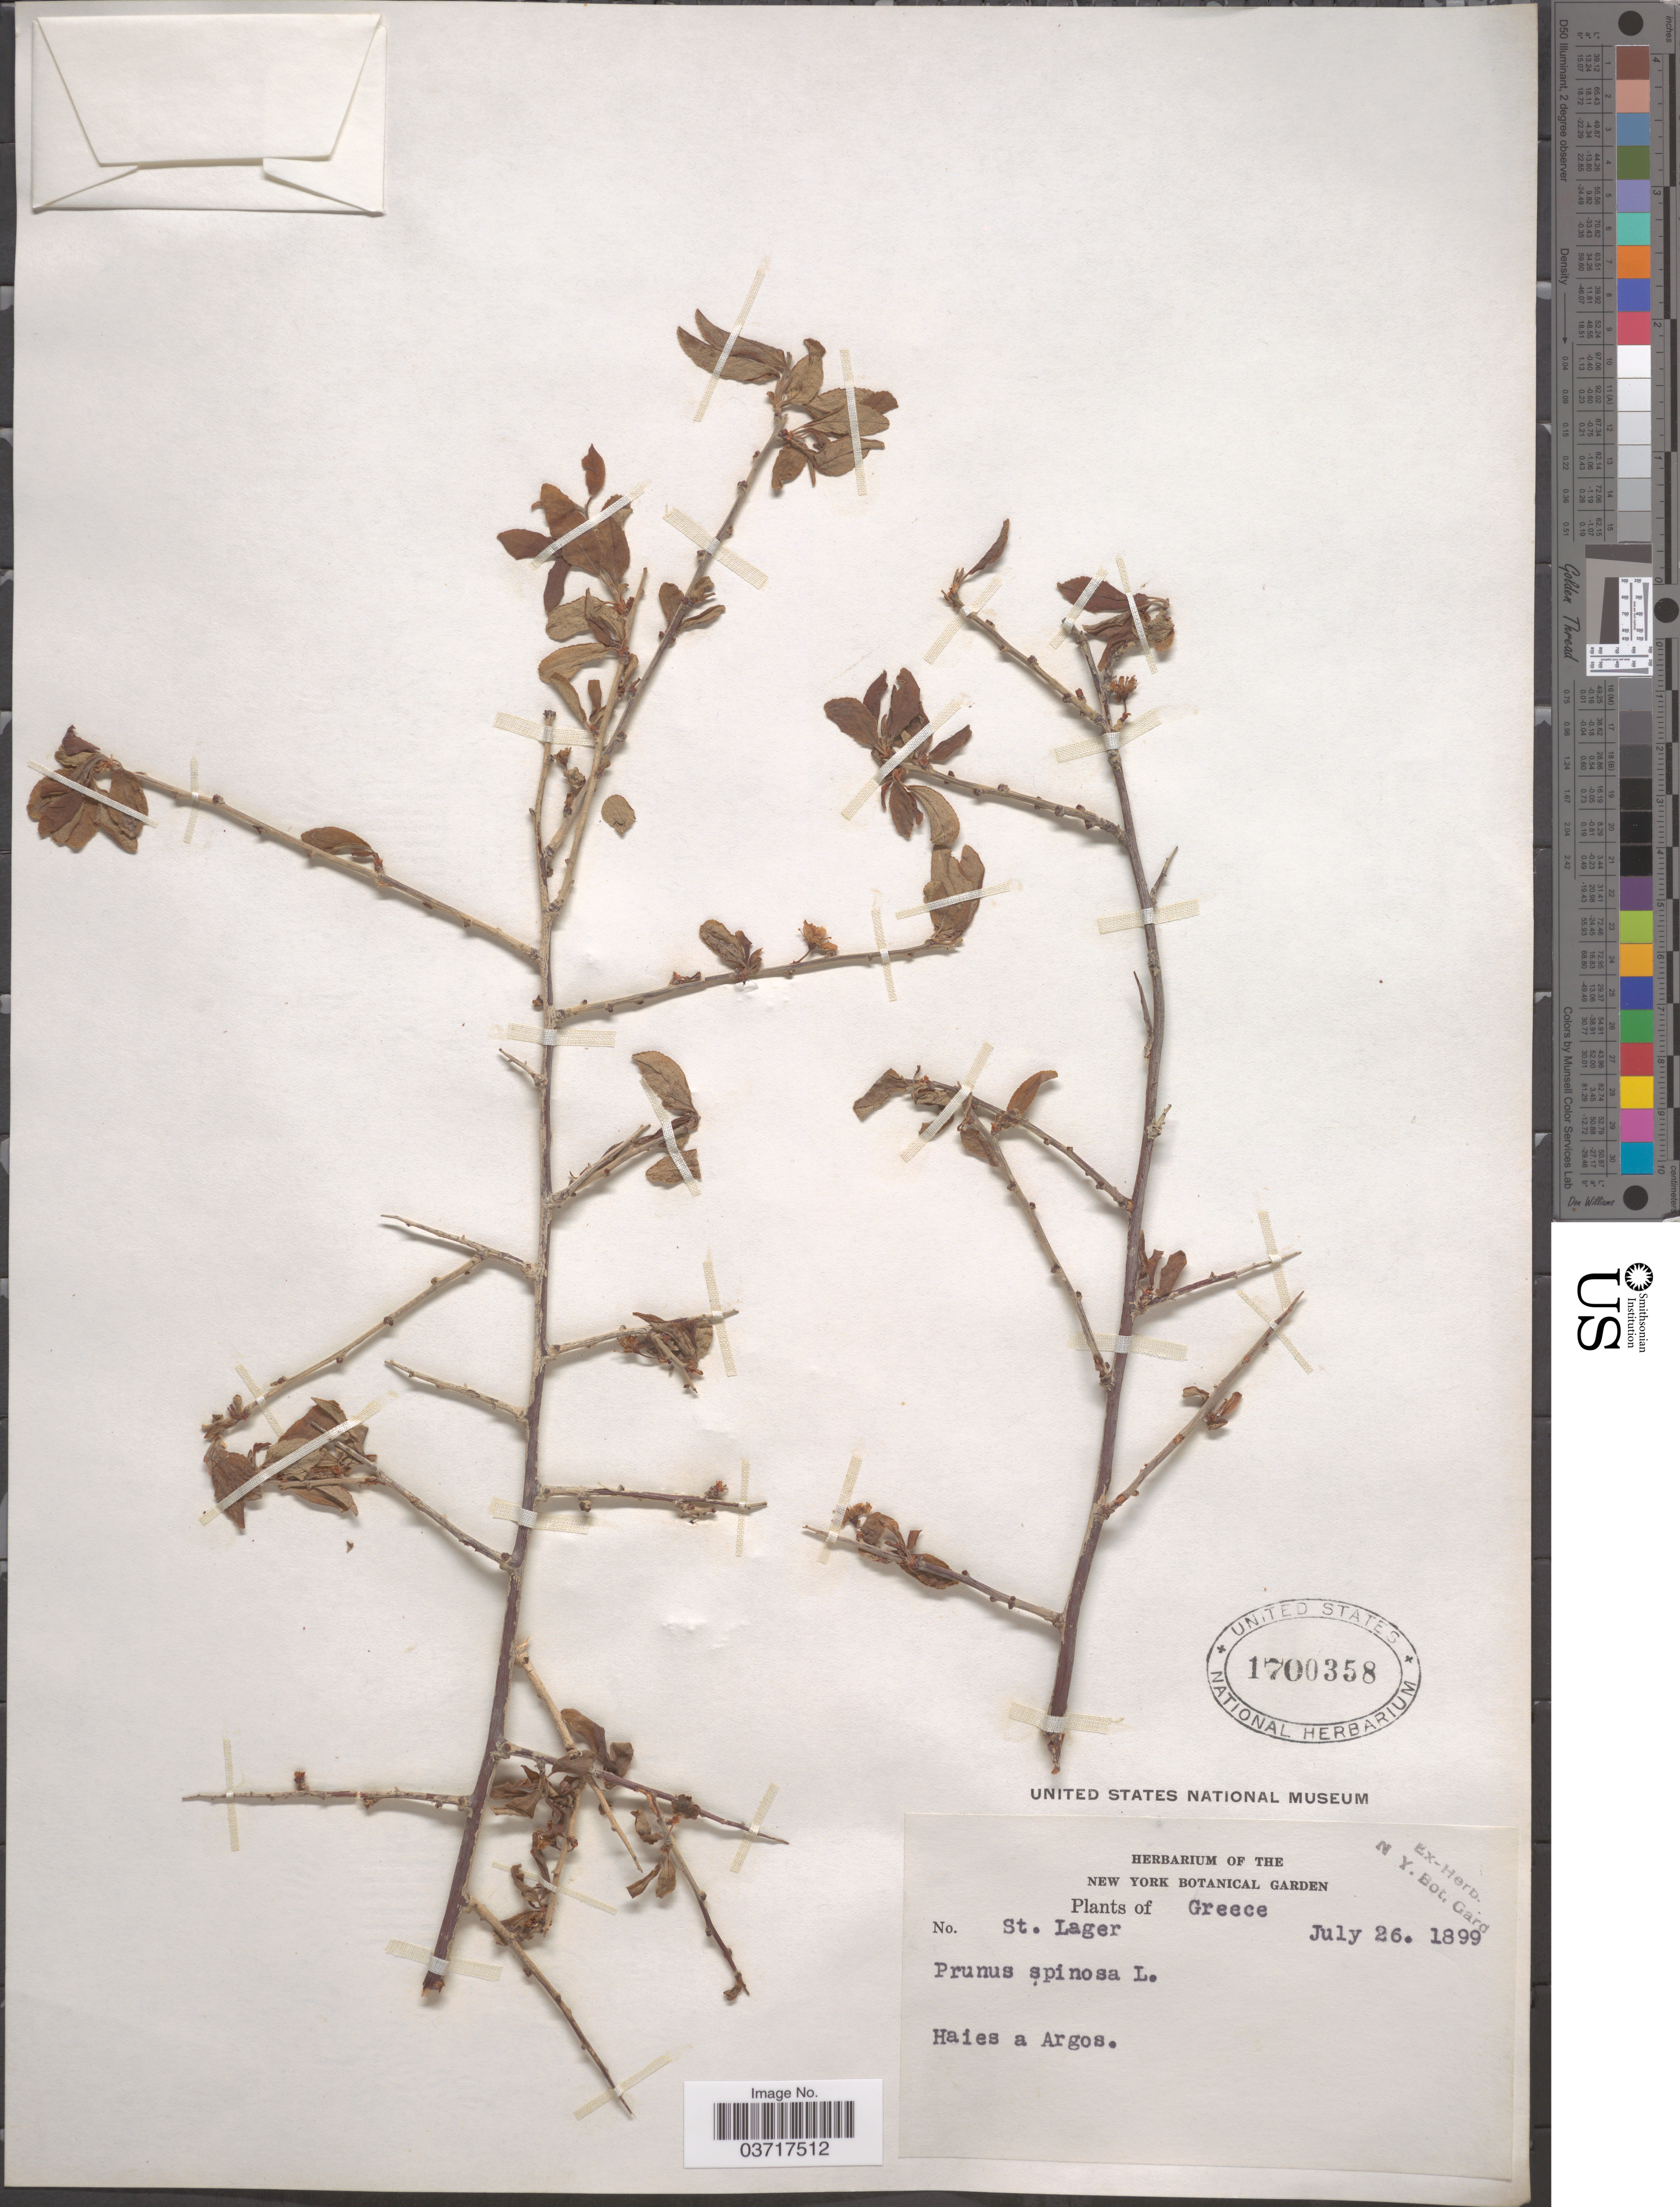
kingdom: Plantae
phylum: Tracheophyta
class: Magnoliopsida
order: Rosales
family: Rosaceae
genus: Prunus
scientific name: Prunus spinosa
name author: L.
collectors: S. Lager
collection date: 1899-07-26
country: Greece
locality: Haies a Argos.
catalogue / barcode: US 1700358